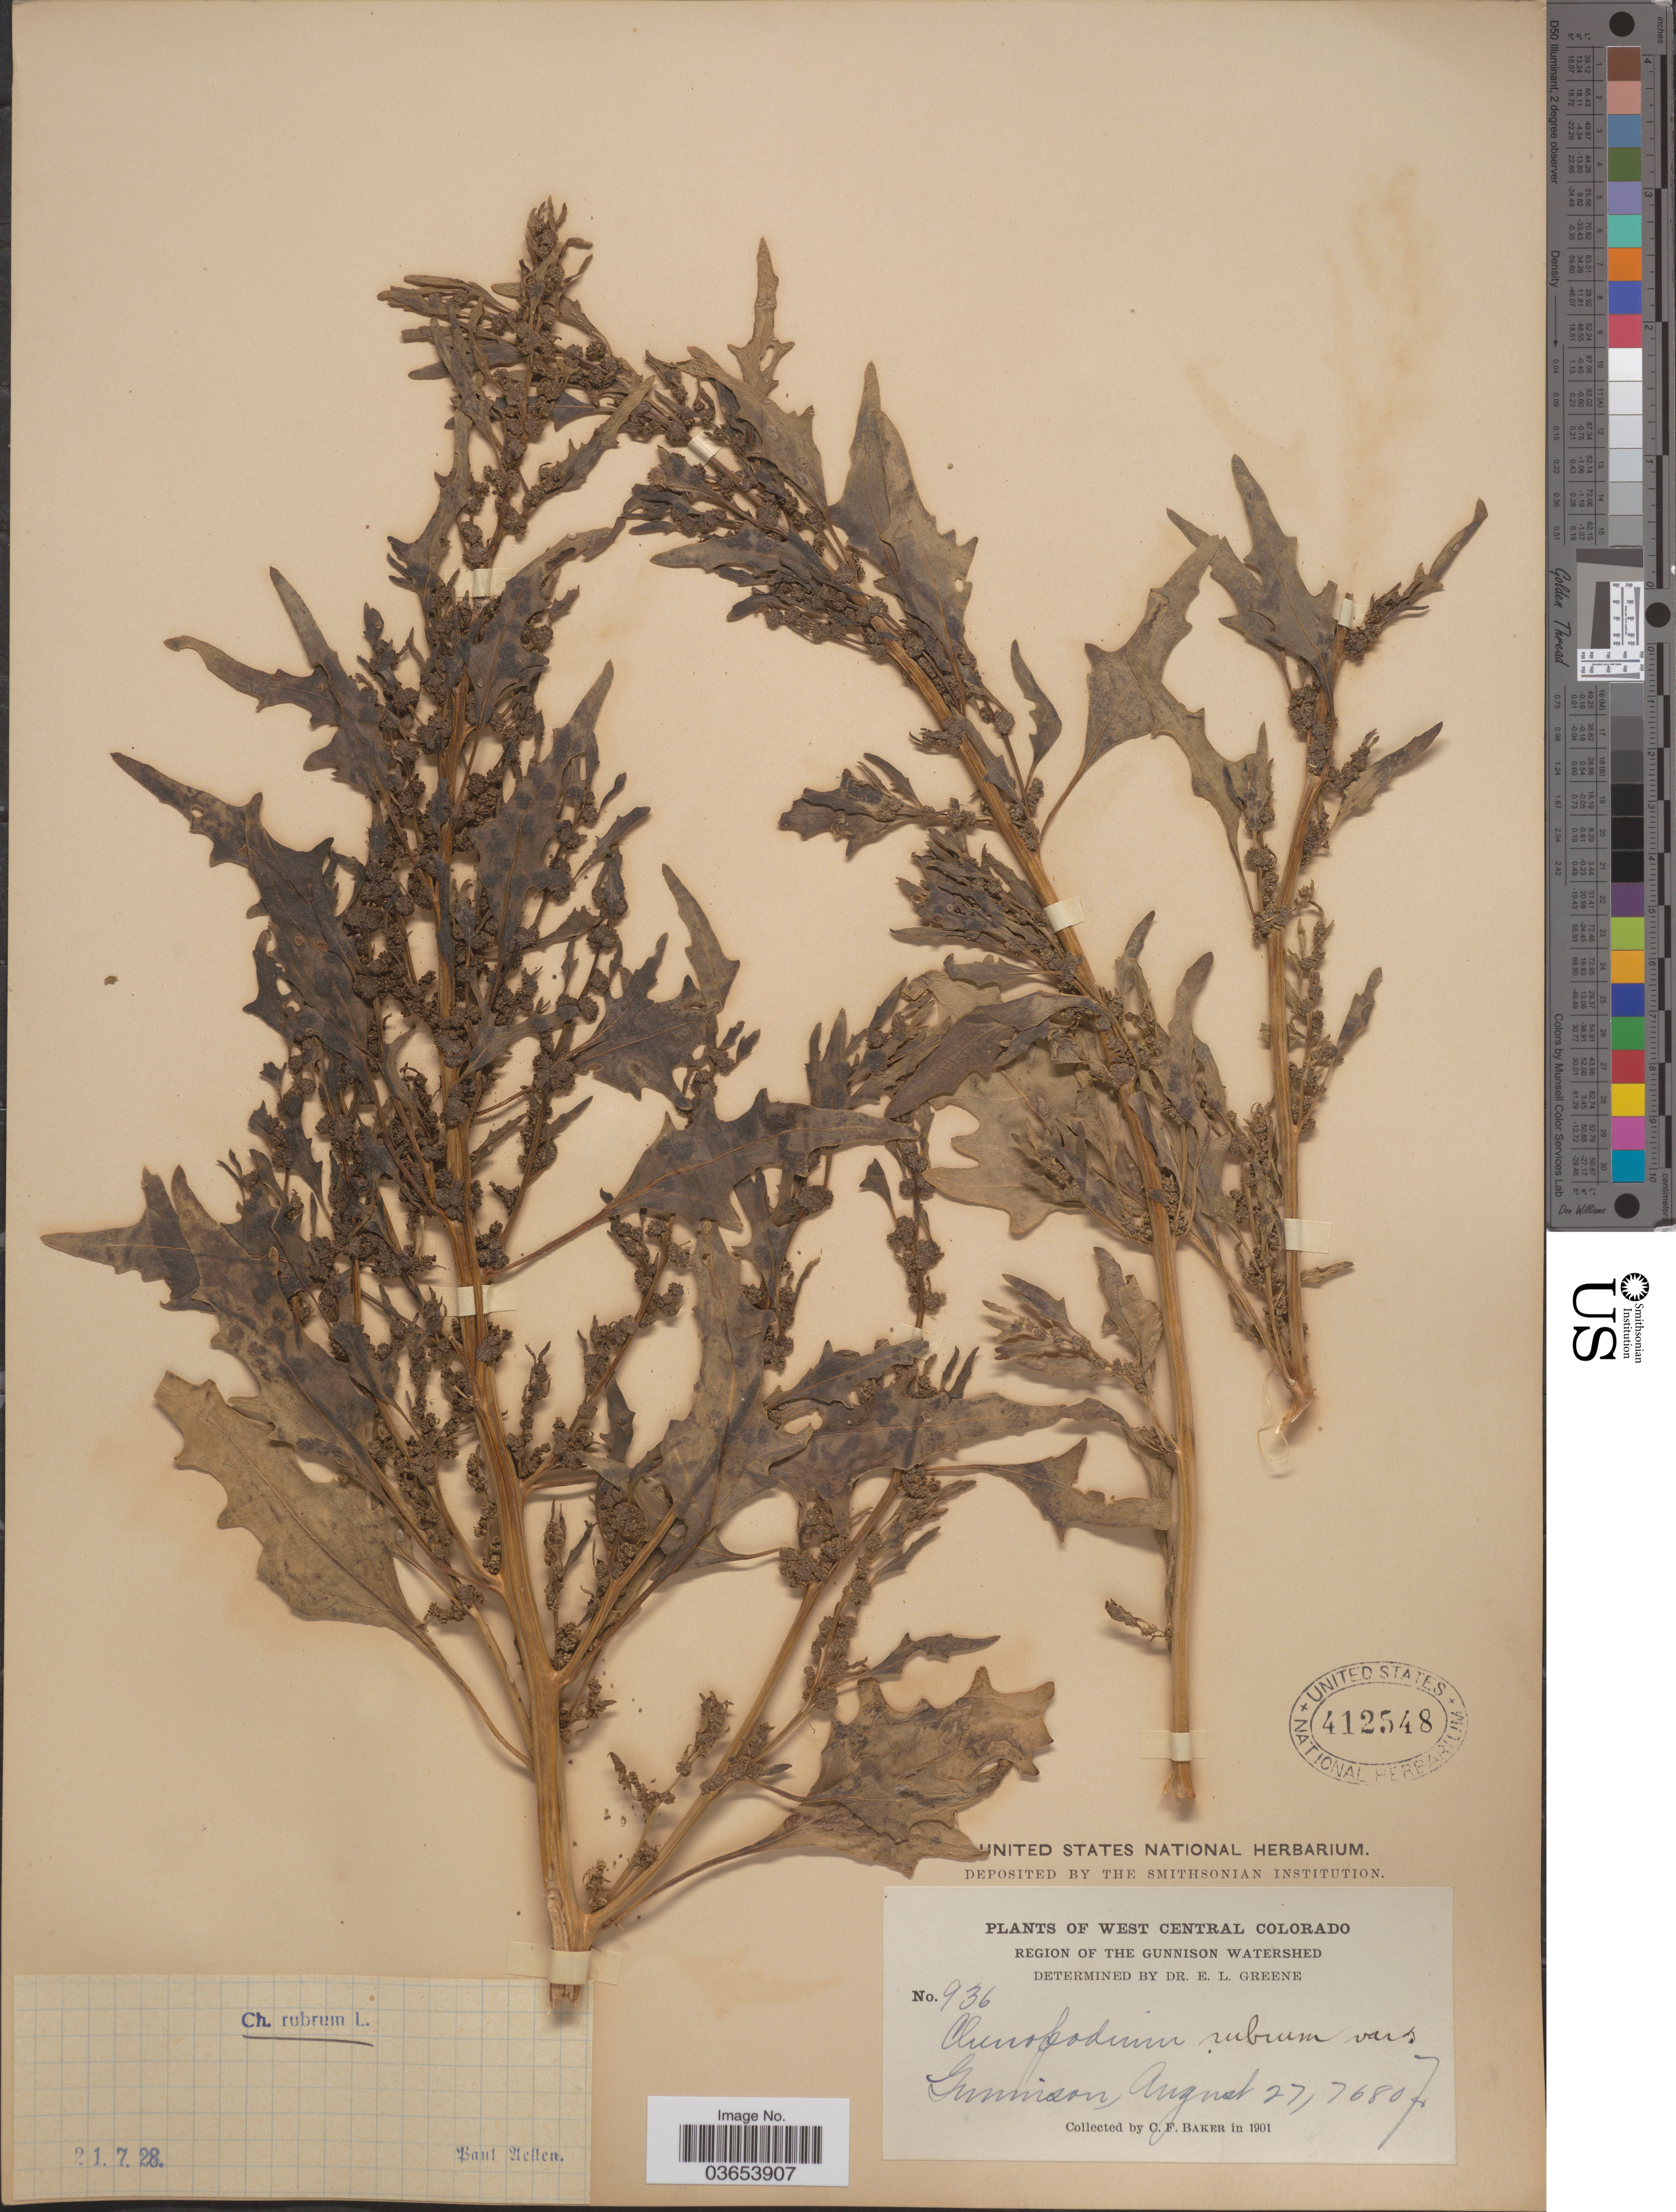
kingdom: Plantae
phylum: Tracheophyta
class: Magnoliopsida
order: Caryophyllales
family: Amaranthaceae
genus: Chenopodium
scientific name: Chenopodium rubrum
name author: L.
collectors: C. F. Baker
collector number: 936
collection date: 1901-08-27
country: United States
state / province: Colorado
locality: West Central Colorado. Region of the Gunnison Watershed. Gunnison.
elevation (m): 2341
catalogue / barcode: US 412548